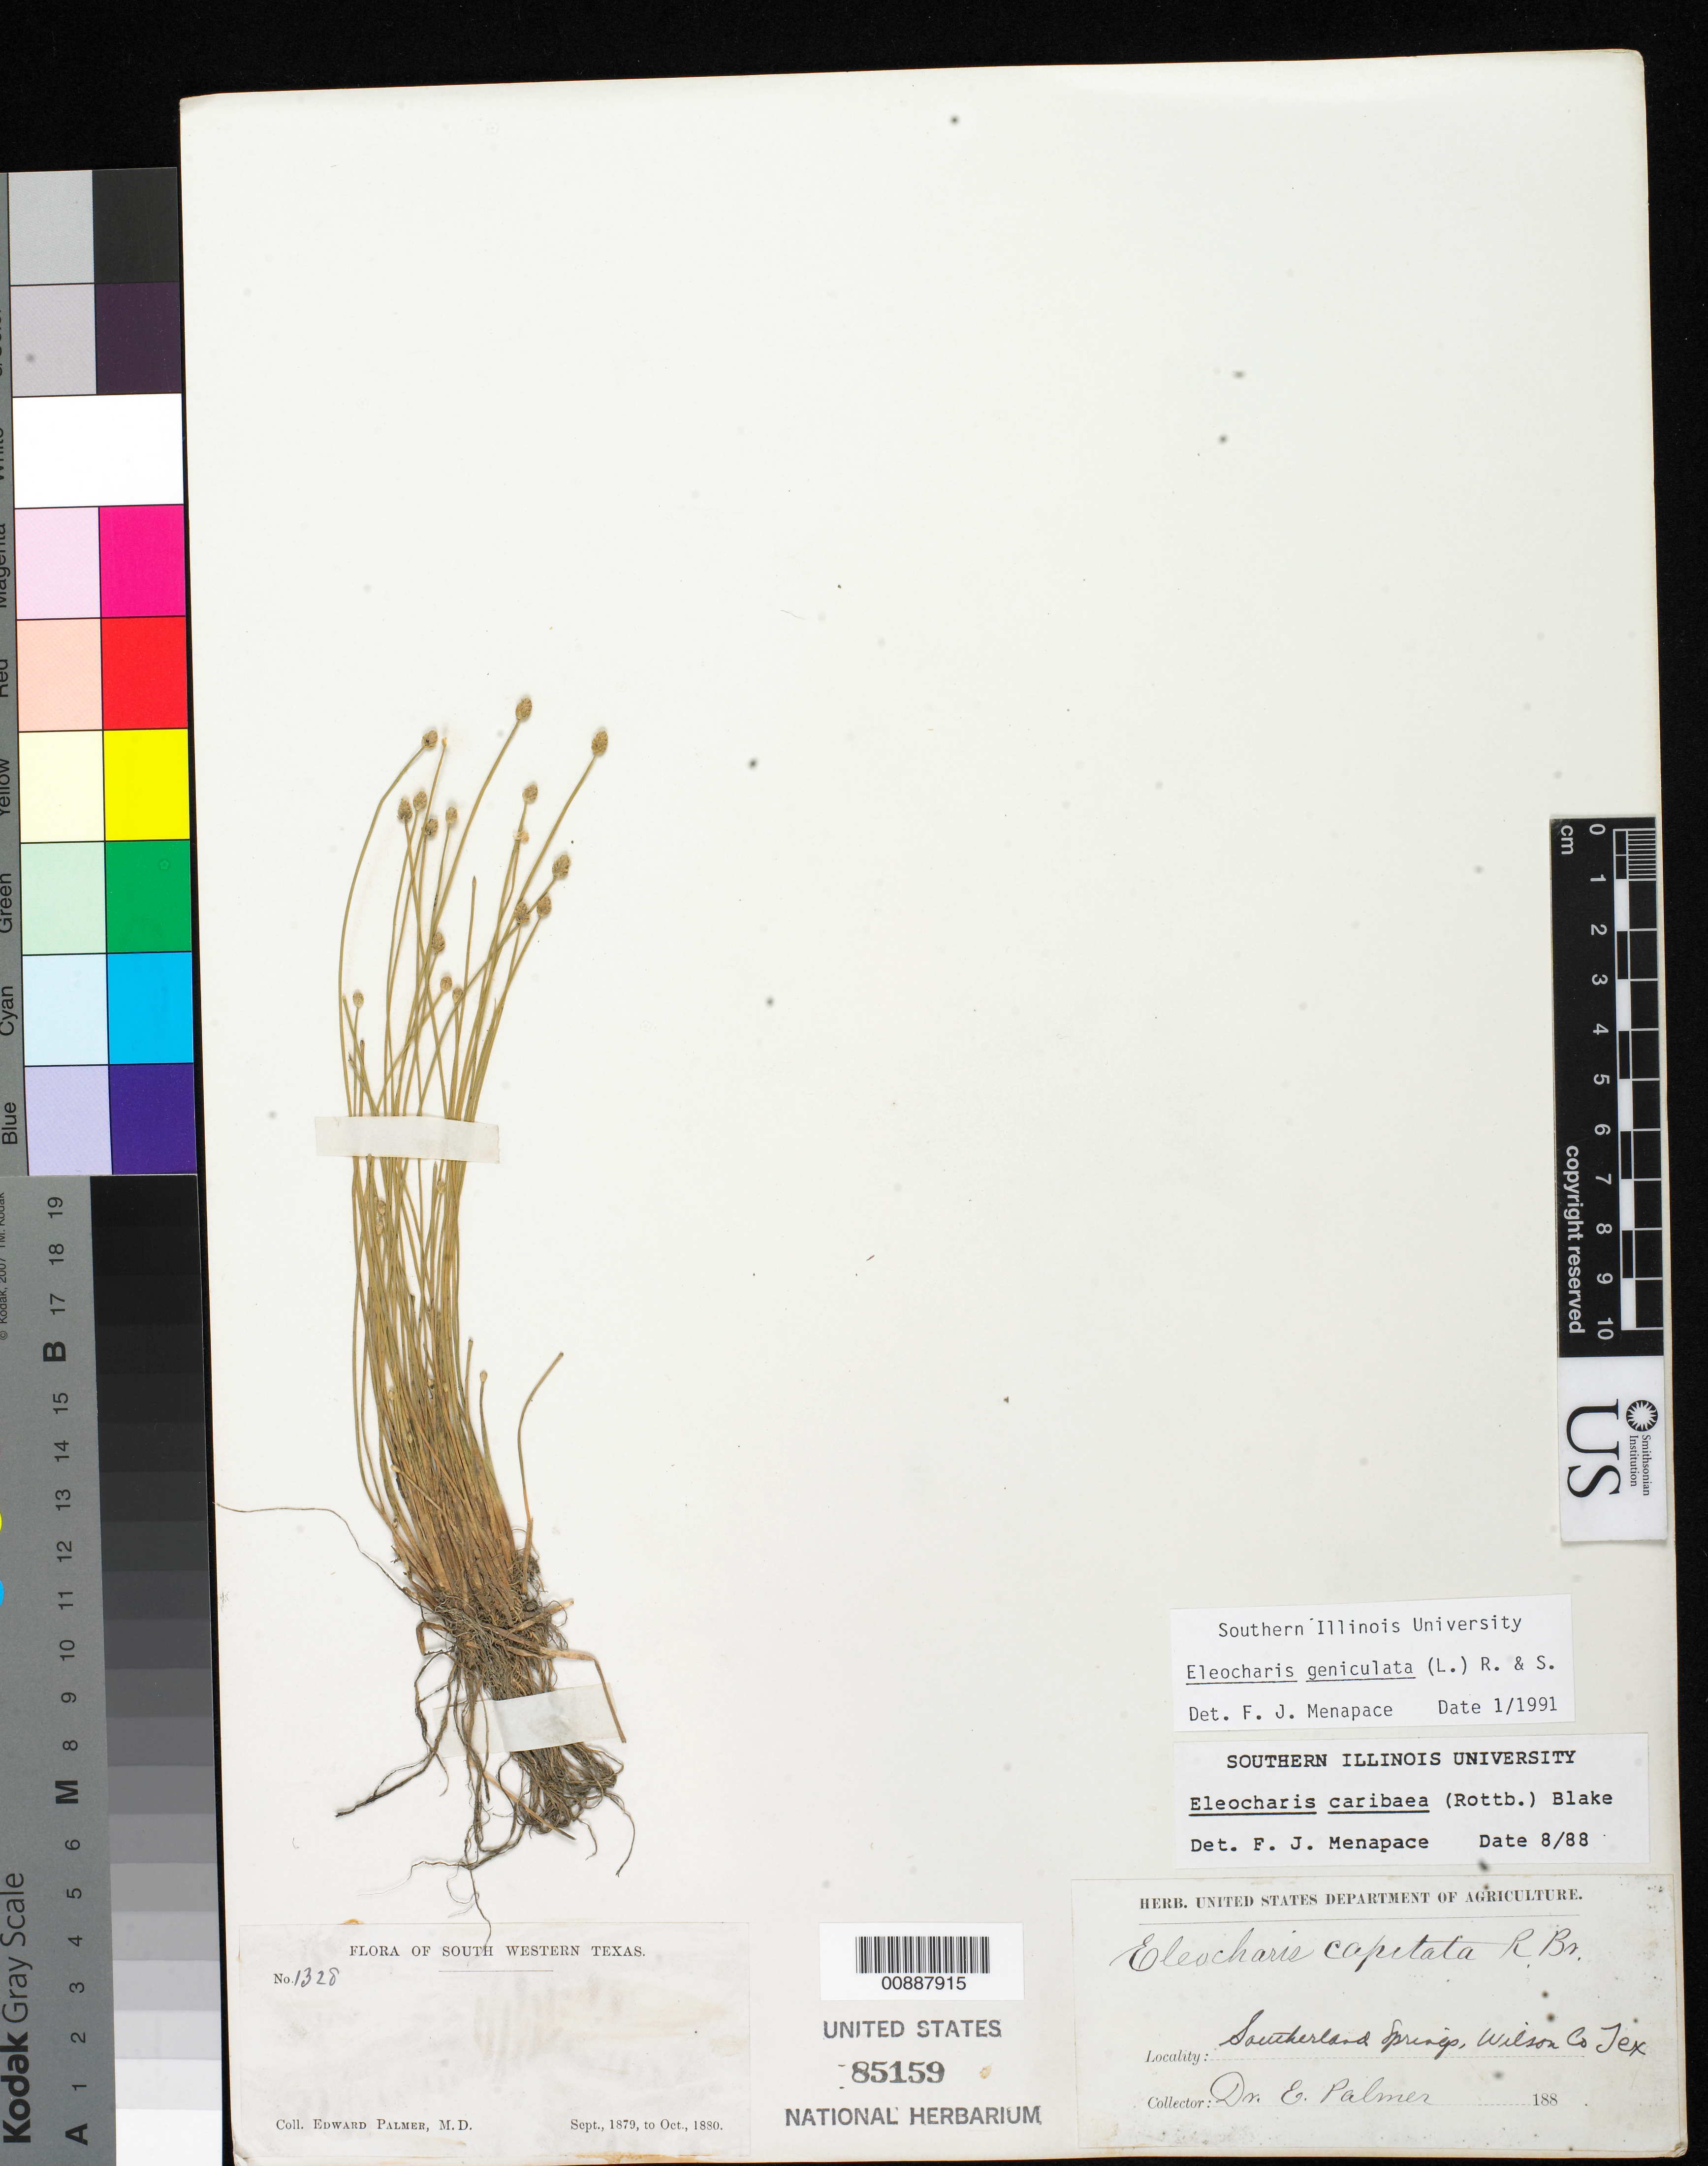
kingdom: Plantae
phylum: Tracheophyta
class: Liliopsida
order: Poales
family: Cyperaceae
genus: Eleocharis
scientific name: Eleocharis geniculata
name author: (L.) Roem. & Schult.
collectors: E. Palmer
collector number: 1328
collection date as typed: Sep 1879 to -- Oct 1880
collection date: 1879-09/1880-10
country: United States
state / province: Texas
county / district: Wilson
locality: Southerland Springs, Wilson County, Texas.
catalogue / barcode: US 85159